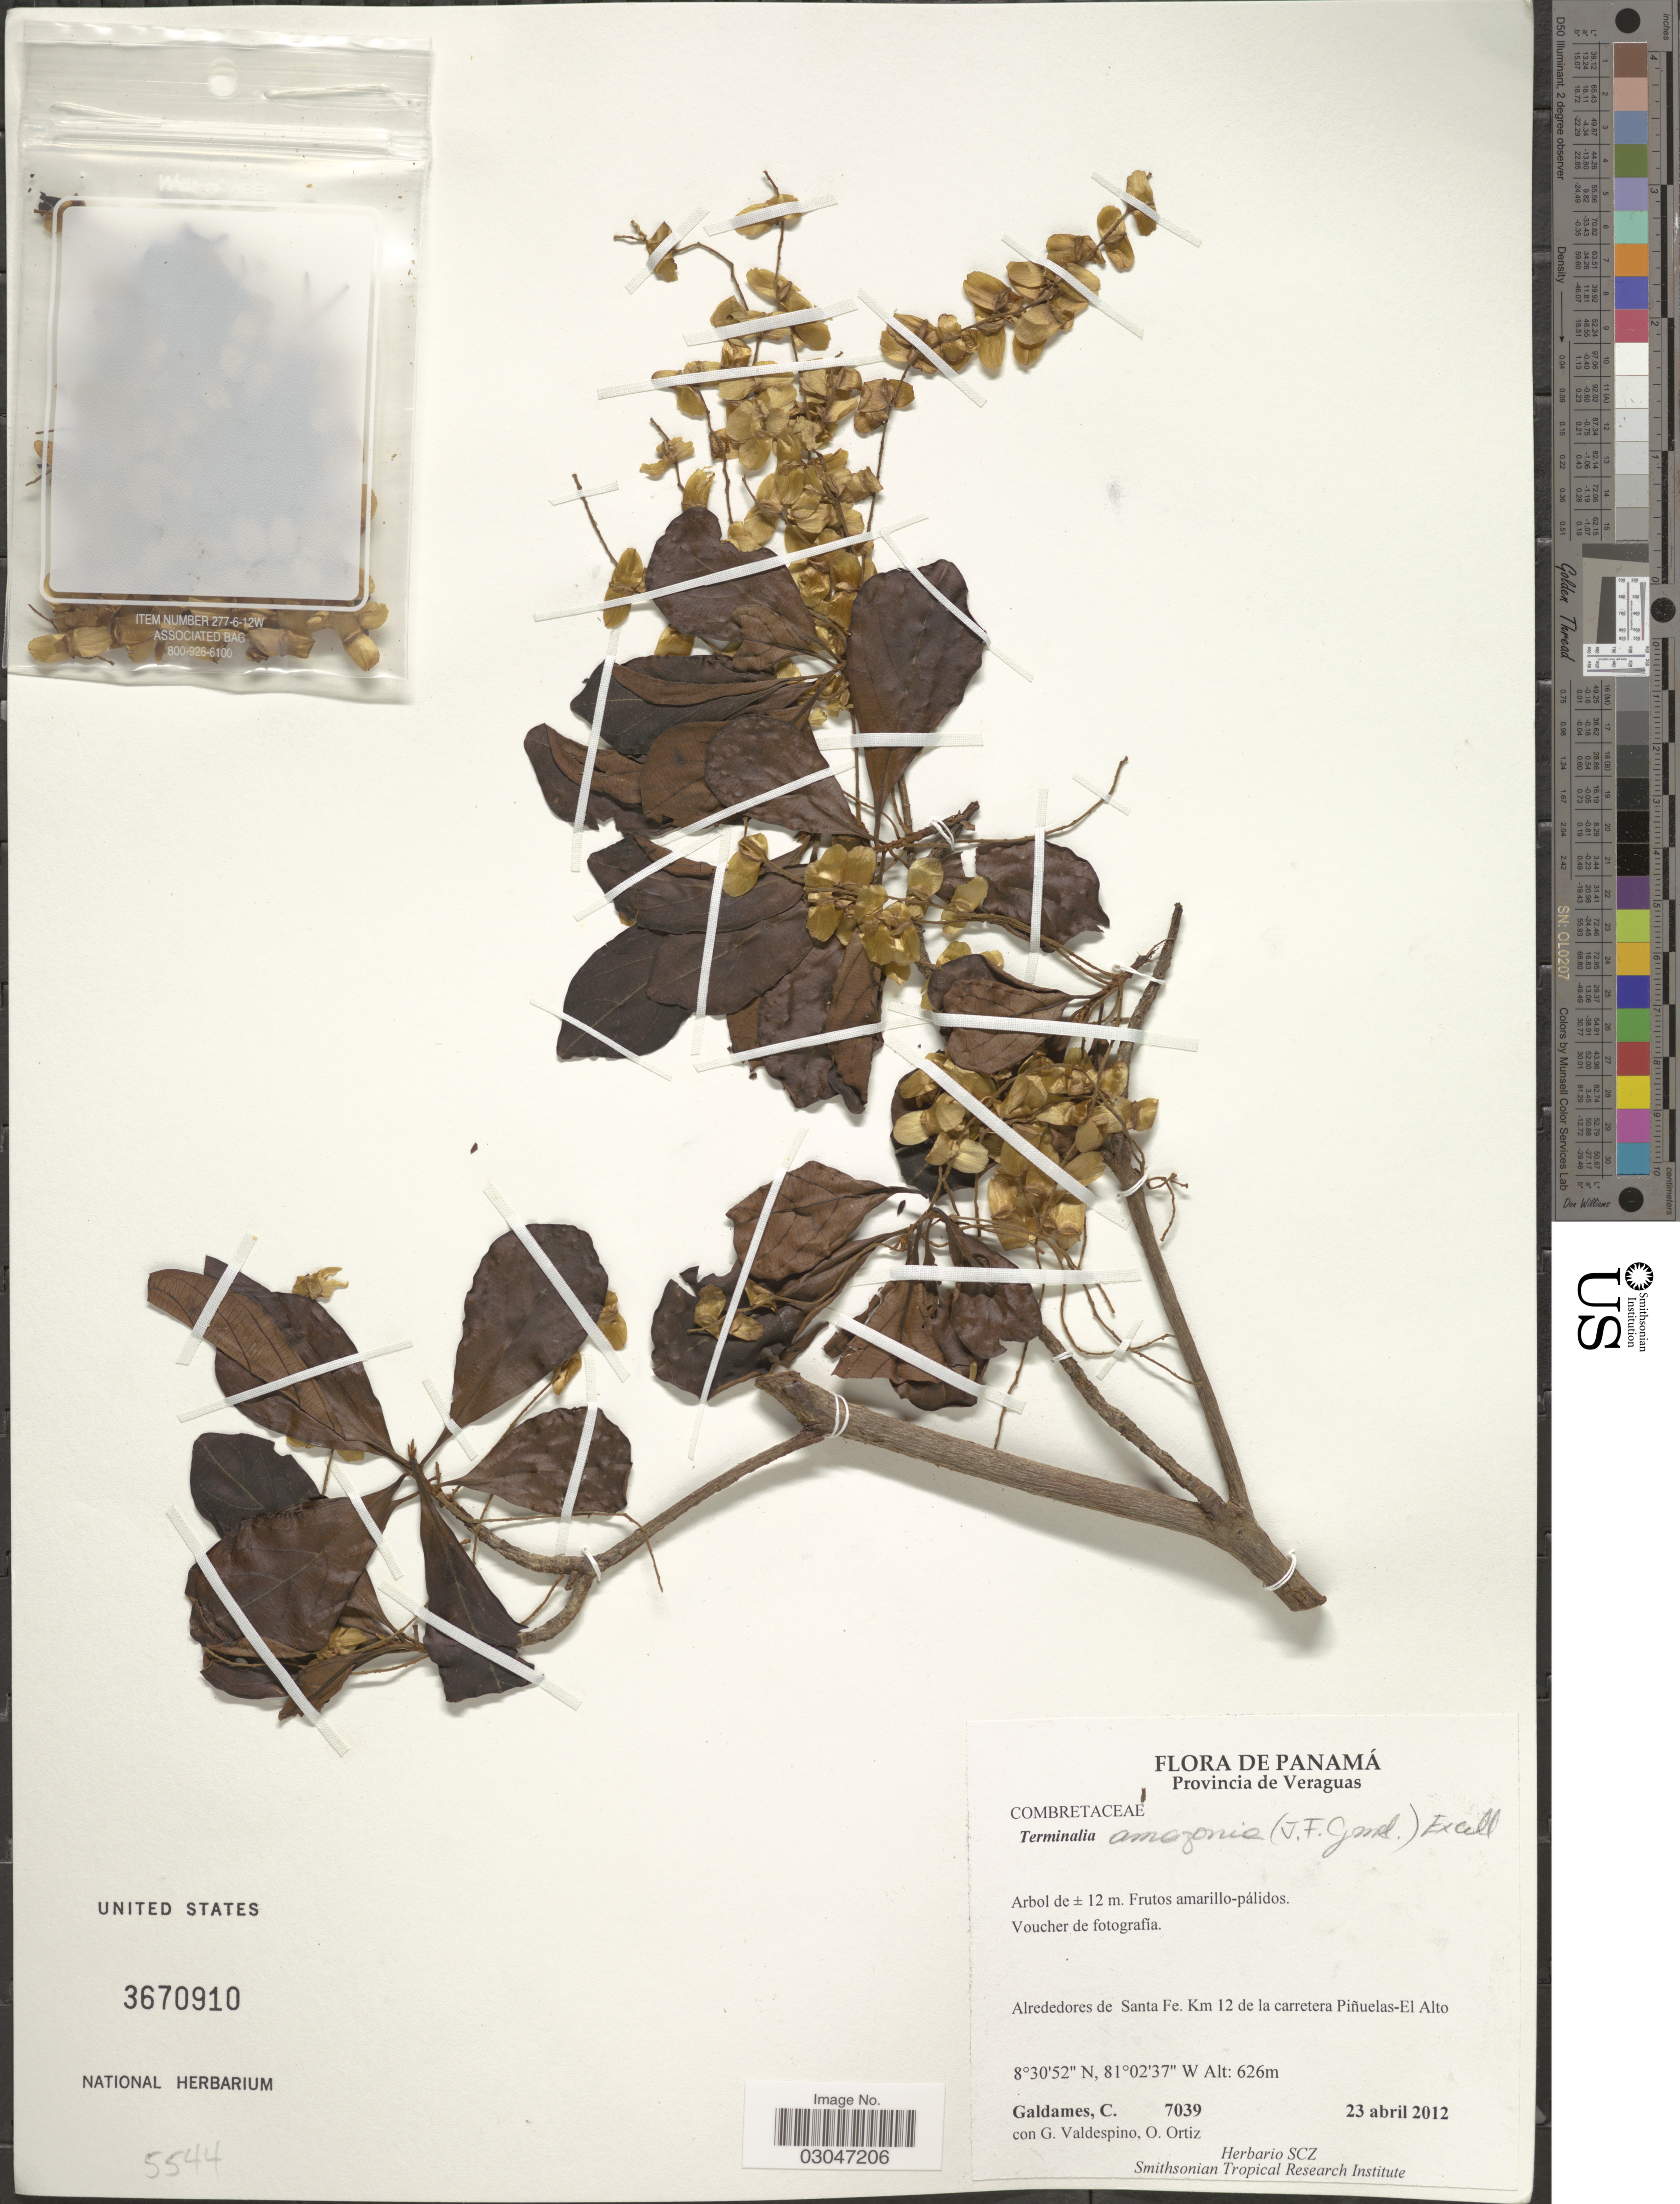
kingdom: Plantae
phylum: Tracheophyta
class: Magnoliopsida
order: Myrtales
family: Combretaceae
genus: Terminalia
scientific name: Terminalia amazonia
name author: (J.F. Gmel.) Exell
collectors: C. Galdames, G. Valdespino & O. O. Ortiz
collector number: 7039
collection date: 2012-04-23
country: Panama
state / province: Veraguas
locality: Alrededores de Santa Fe, Km 12 de la carretera Piñuelas-El Alto.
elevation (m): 626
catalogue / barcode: US 3670910